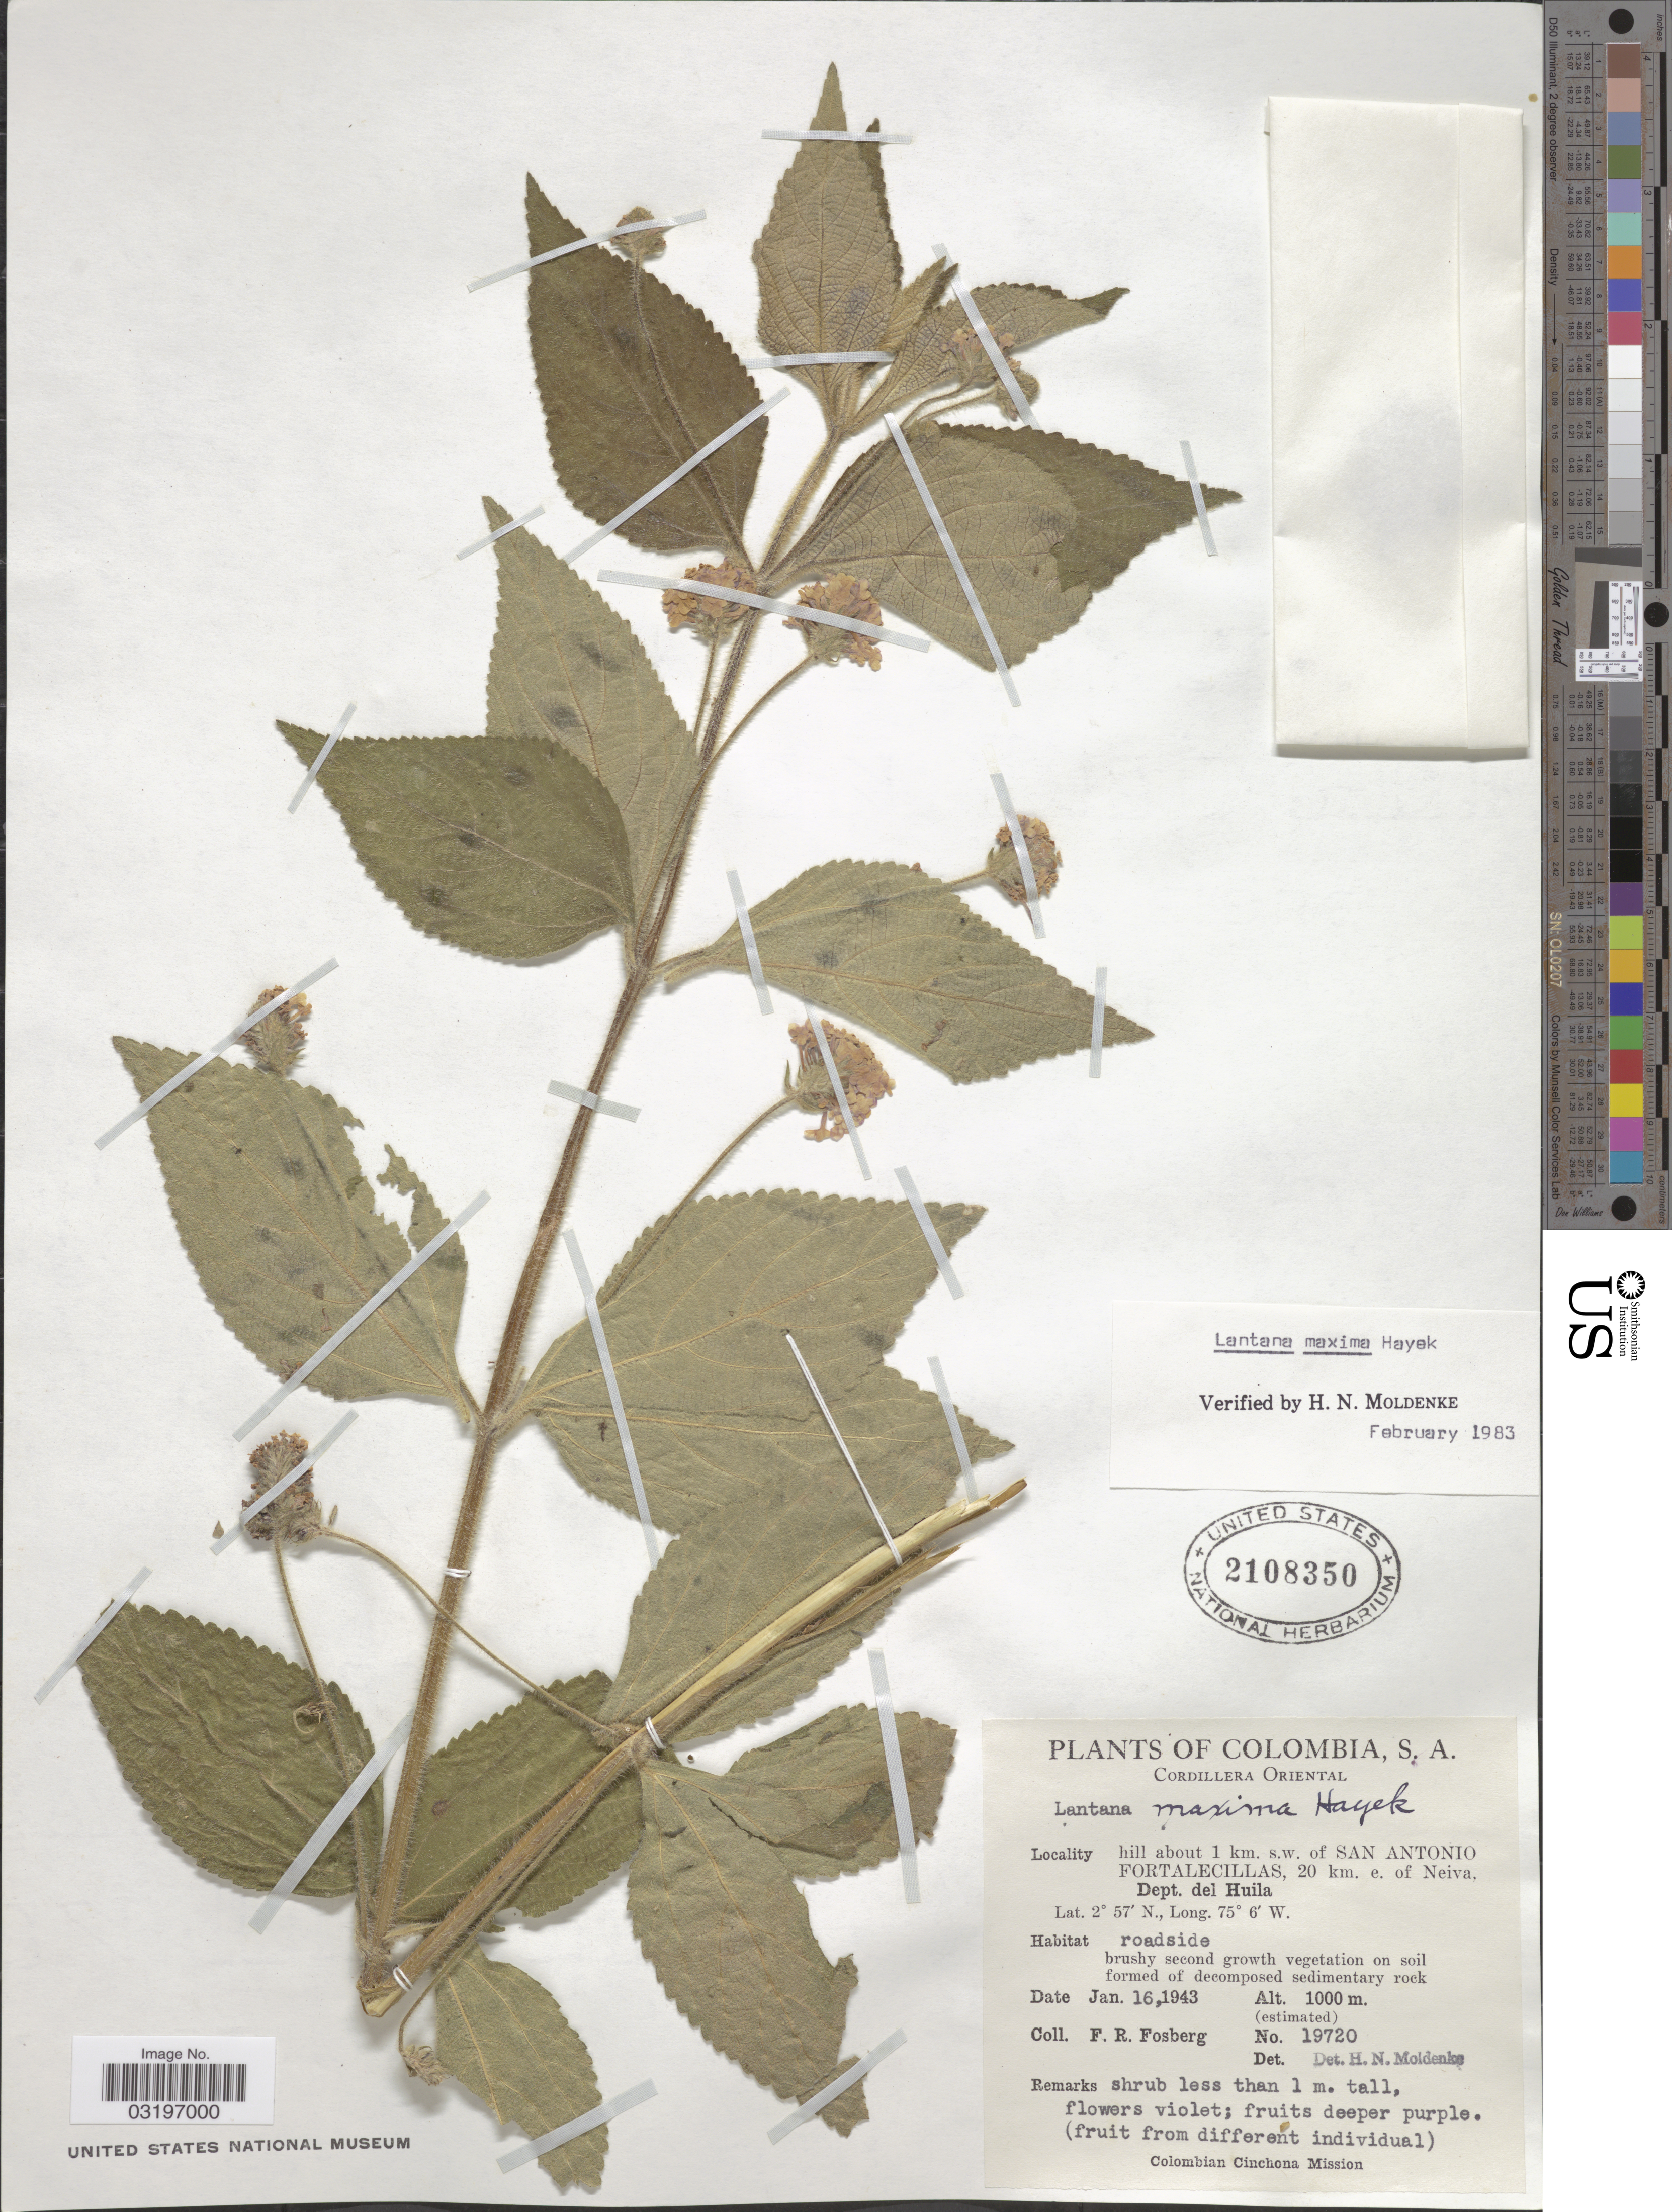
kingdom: Plantae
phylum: Tracheophyta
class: Magnoliopsida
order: Lamiales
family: Verbenaceae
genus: Lantana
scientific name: Lantana maxima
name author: Hayek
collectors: F. R. Fosberg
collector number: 19720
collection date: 1943-01-16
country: Colombia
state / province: Huila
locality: Cordillera Oriental. Hill about 1 km. s.w. of San Antonio Fortalecillas, 20 km. e. of Neiva, Dept. del Huila.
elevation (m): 1000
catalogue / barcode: US 2108350